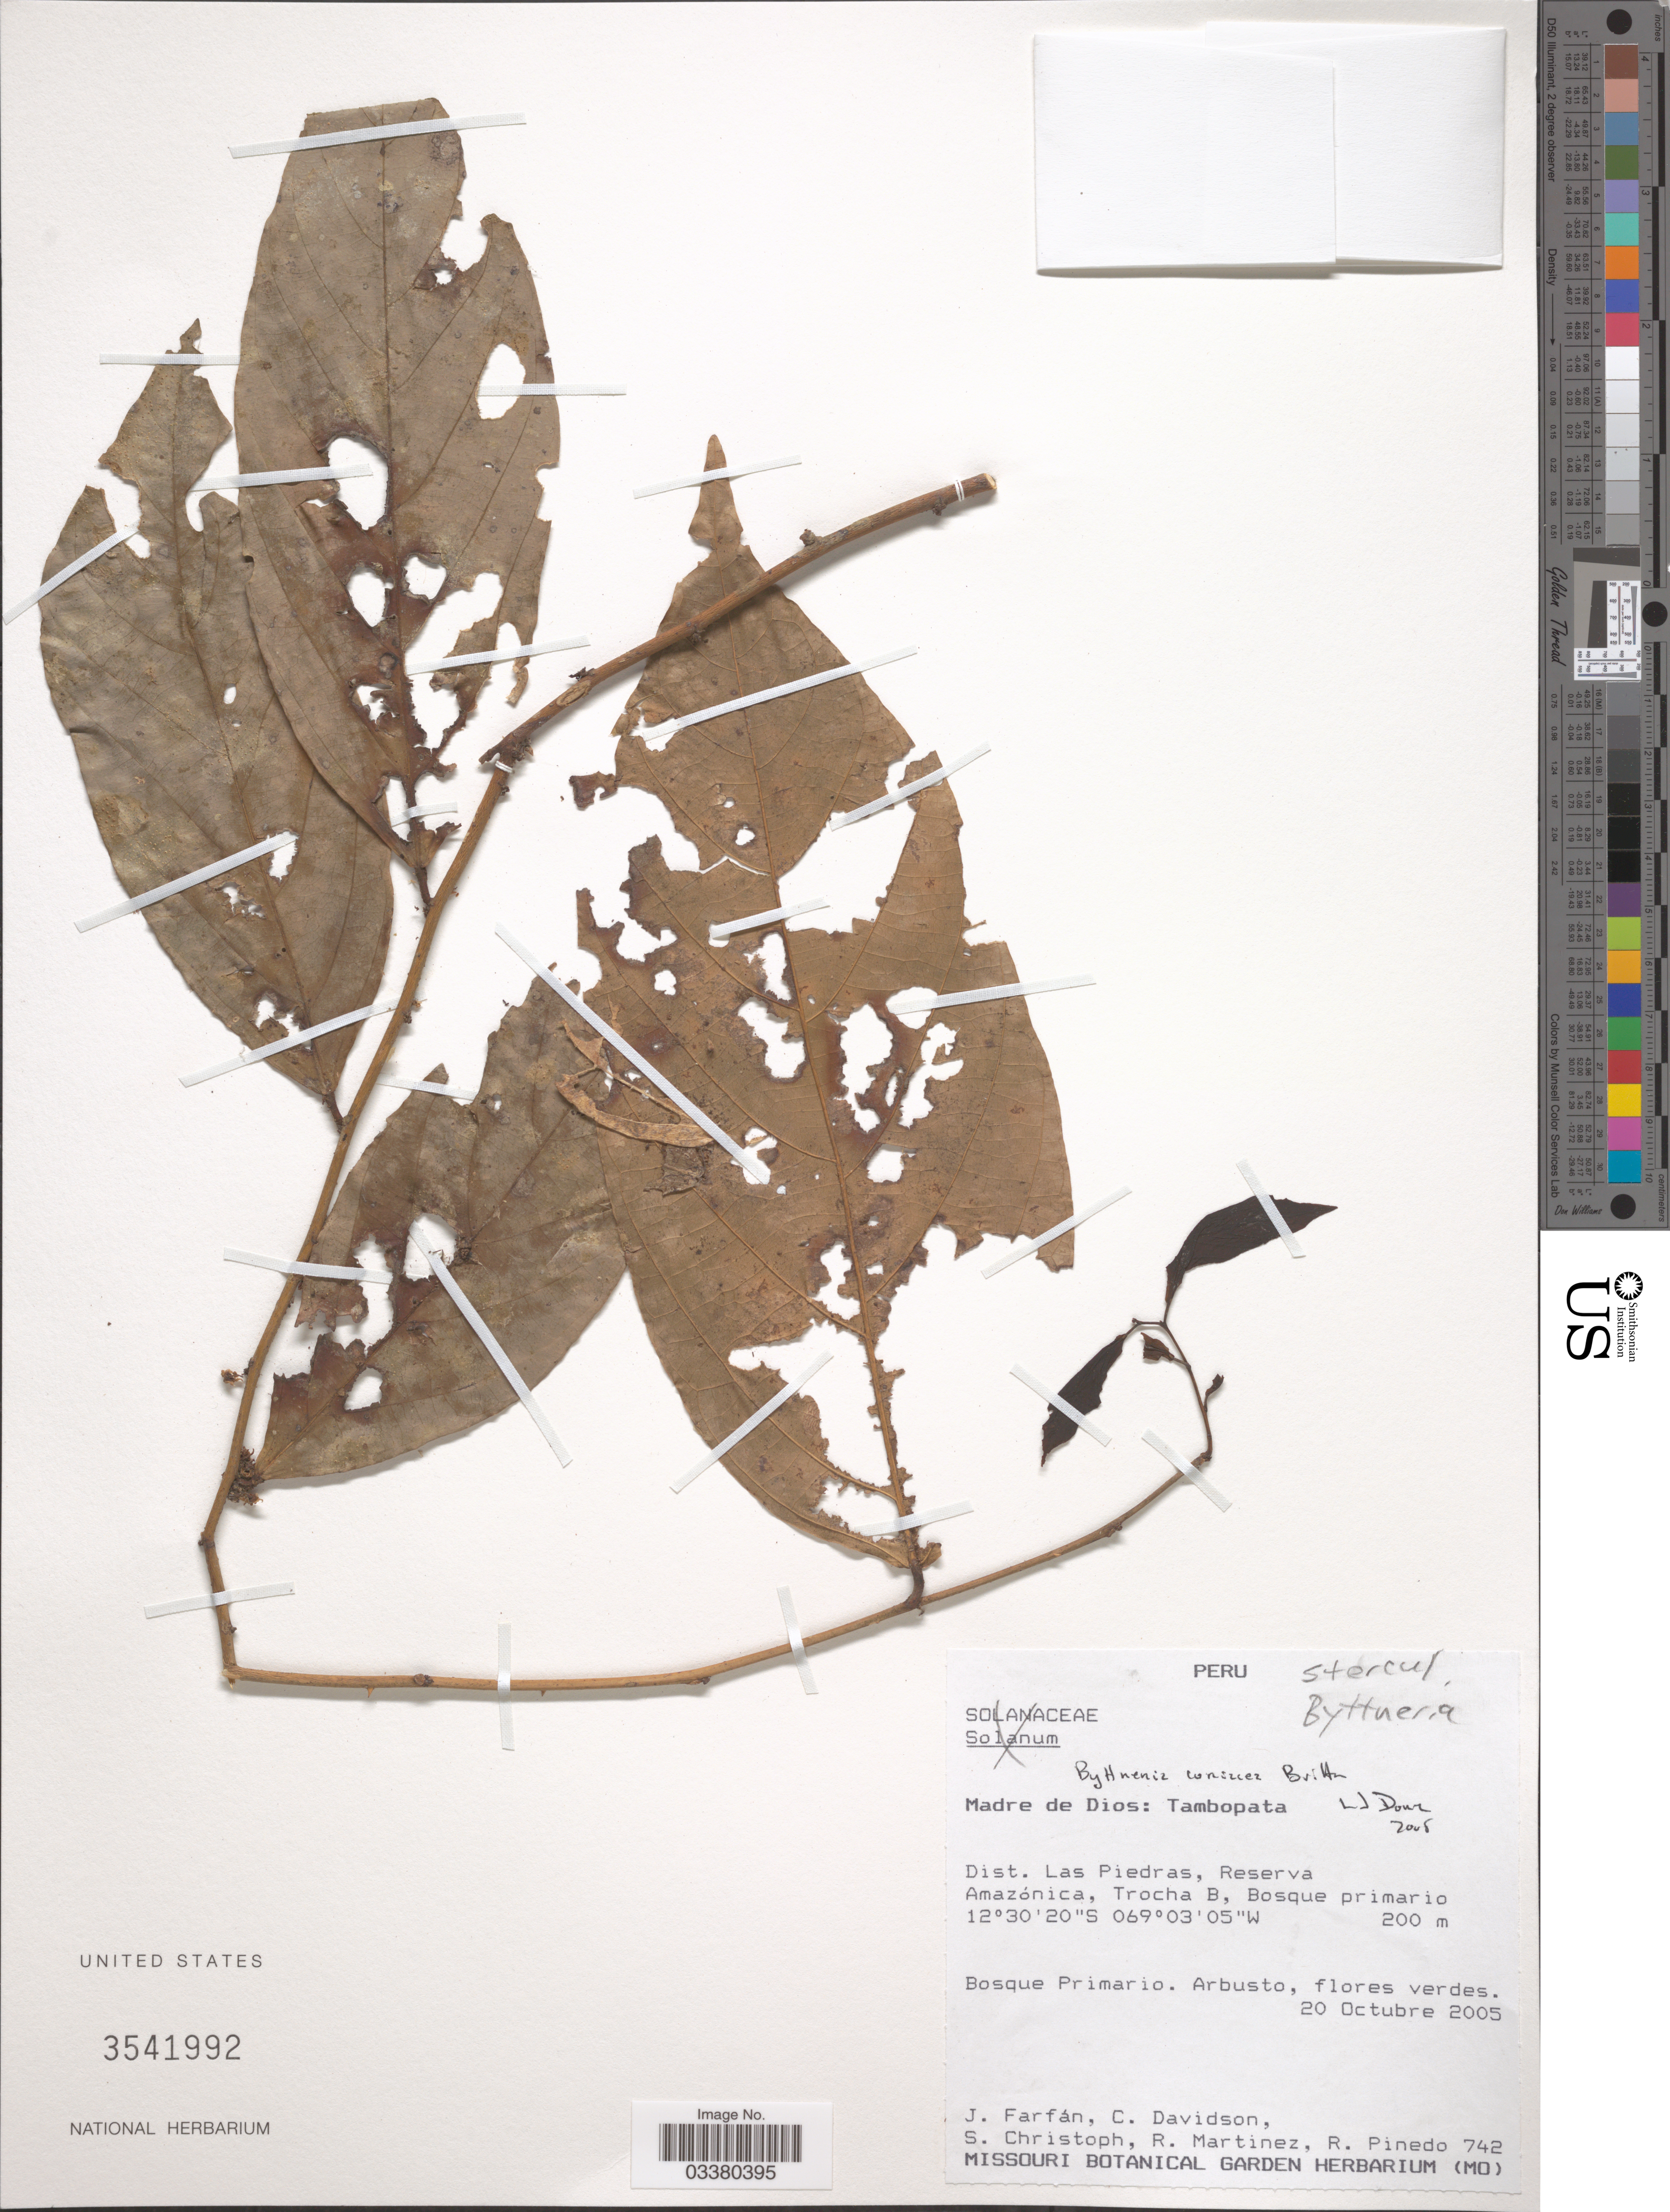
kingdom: Plantae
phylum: Tracheophyta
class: Magnoliopsida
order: Malvales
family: Malvaceae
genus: Byttneria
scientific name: Byttneria coriacea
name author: Britton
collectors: J. Farfán, C. Davidson, S. Christoph, R. Martinez & R. Pinedo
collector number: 742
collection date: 2005-10-20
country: Peru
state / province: Madre de Dios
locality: Tambopata. Dist. Las Piedras, Reserva Amazónica, Trocha B, Bosque primario.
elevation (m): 200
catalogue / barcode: US 3541992